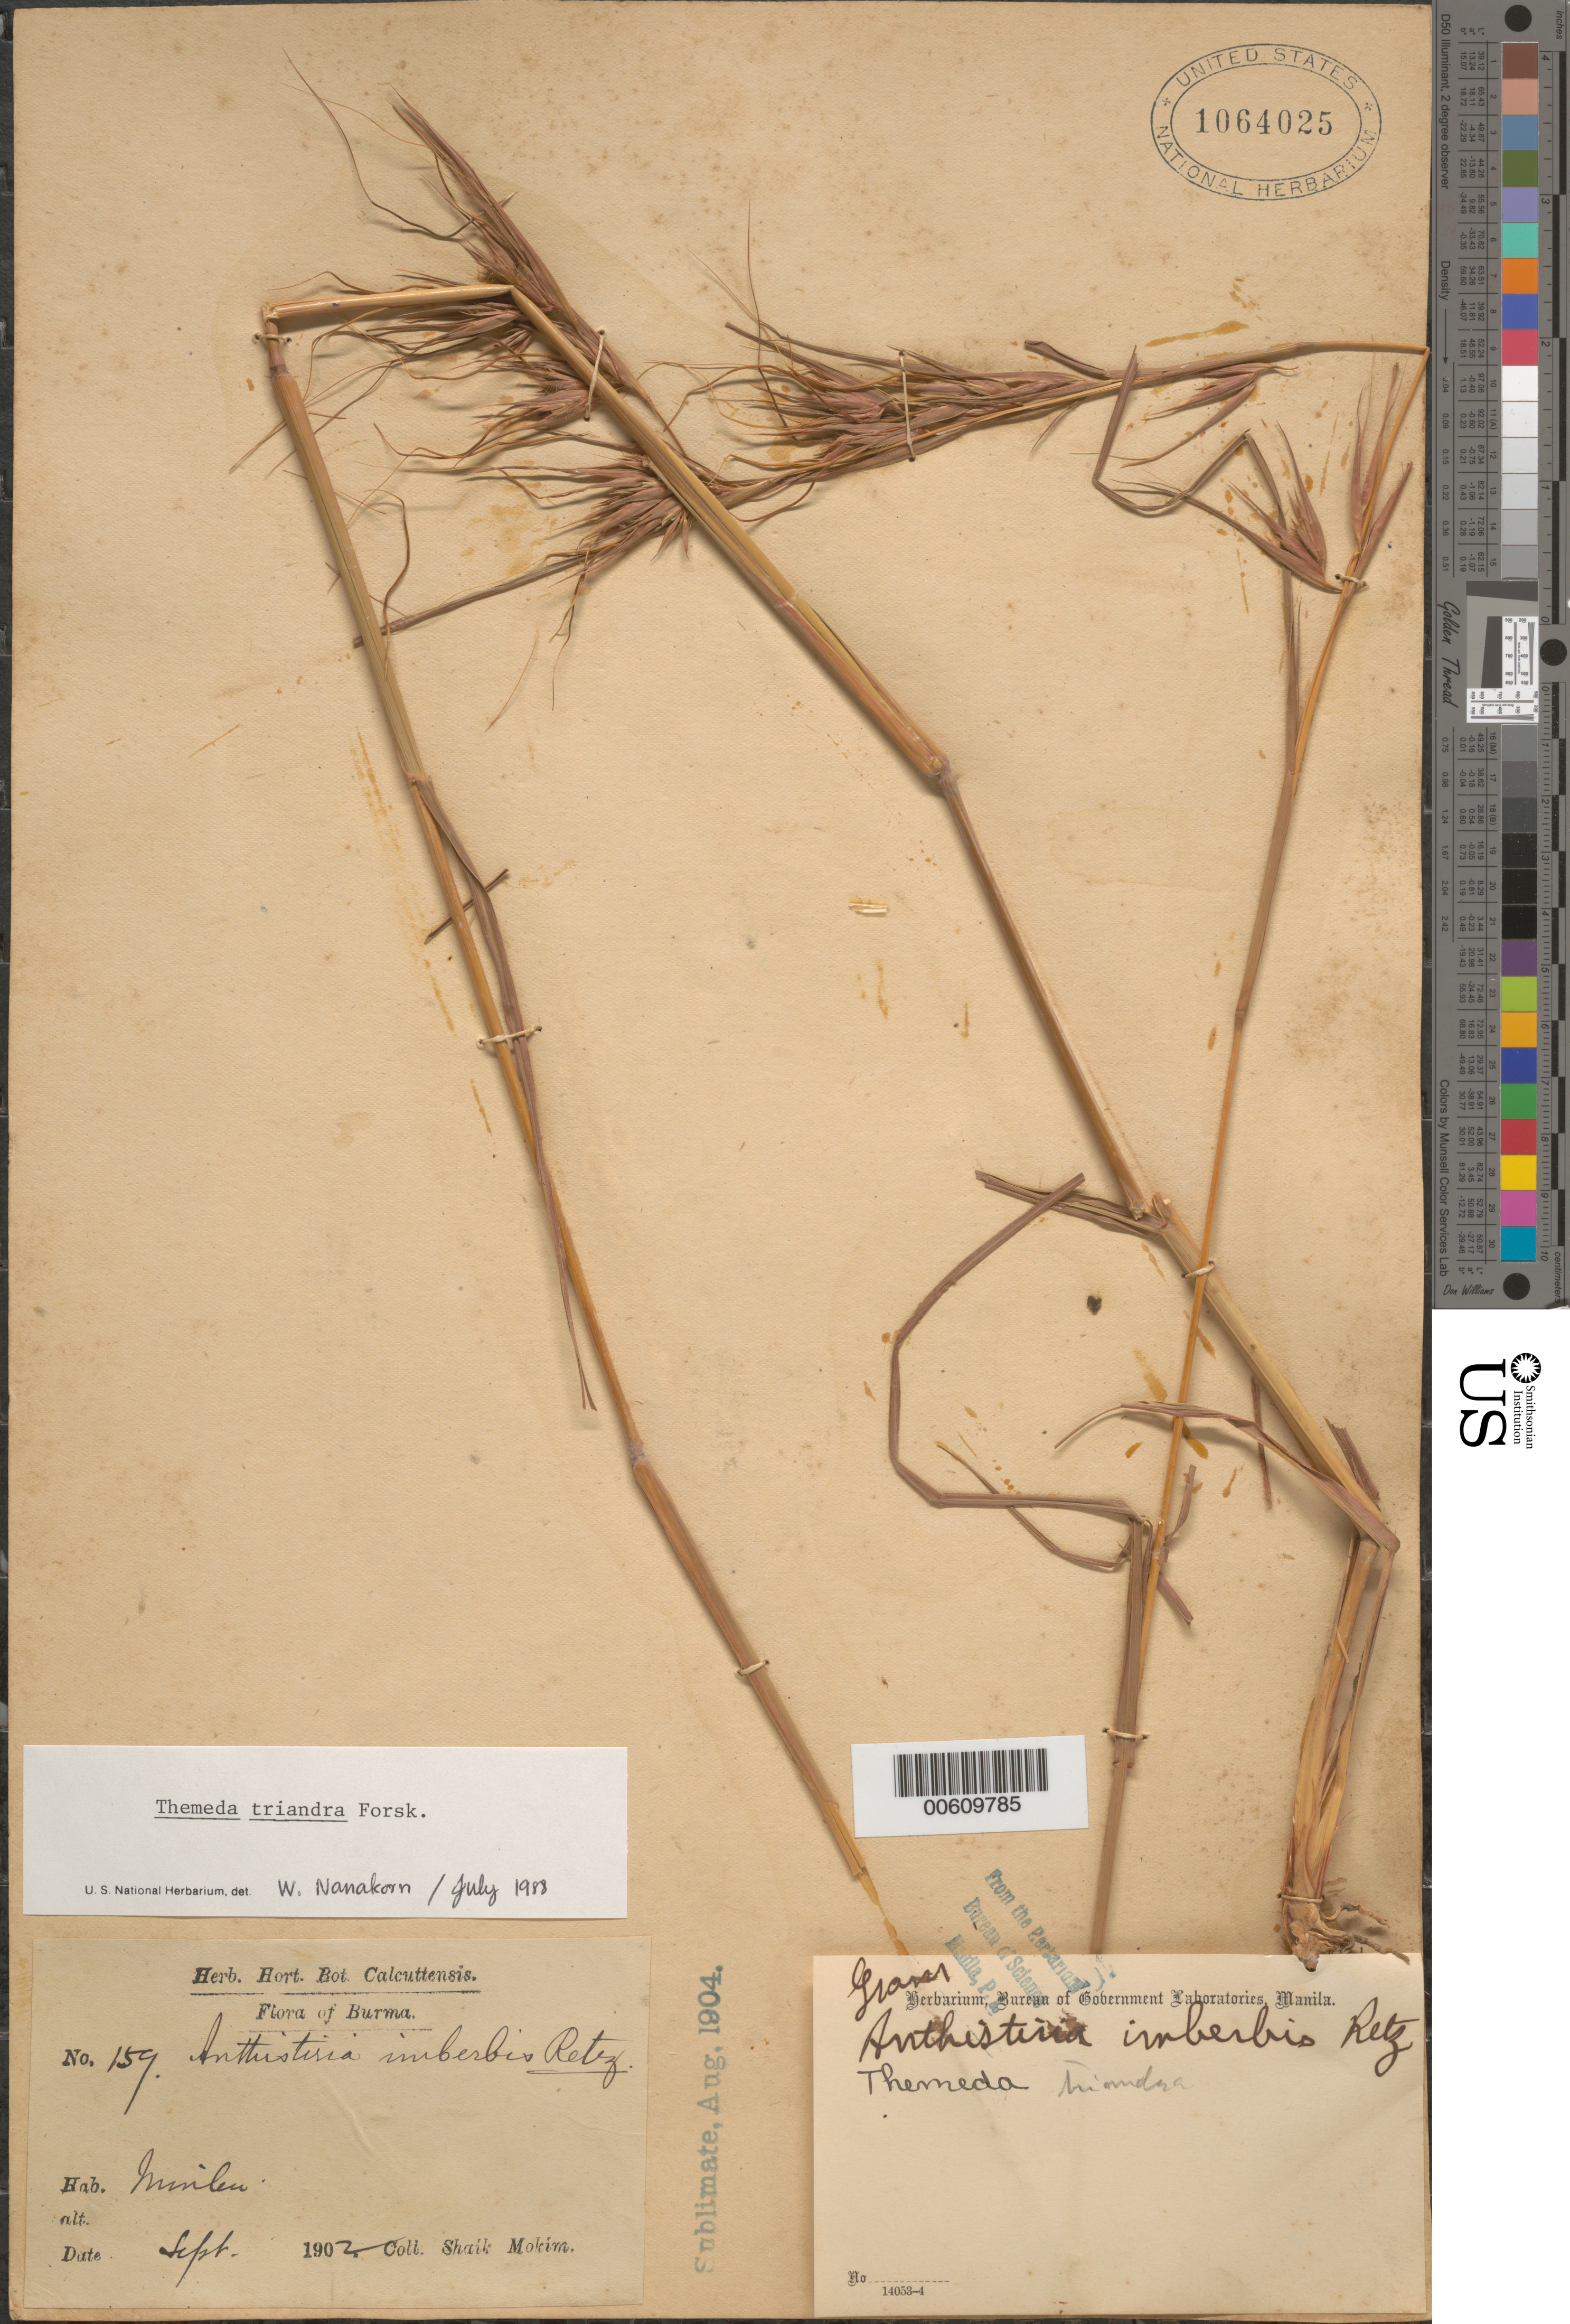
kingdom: Plantae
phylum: Tracheophyta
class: Liliopsida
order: Poales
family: Poaceae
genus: Themeda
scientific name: Themeda triandra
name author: Forssk.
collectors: S. Mokim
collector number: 159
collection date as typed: Sep 1902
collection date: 1902-09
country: Myanmar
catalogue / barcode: US 1064025